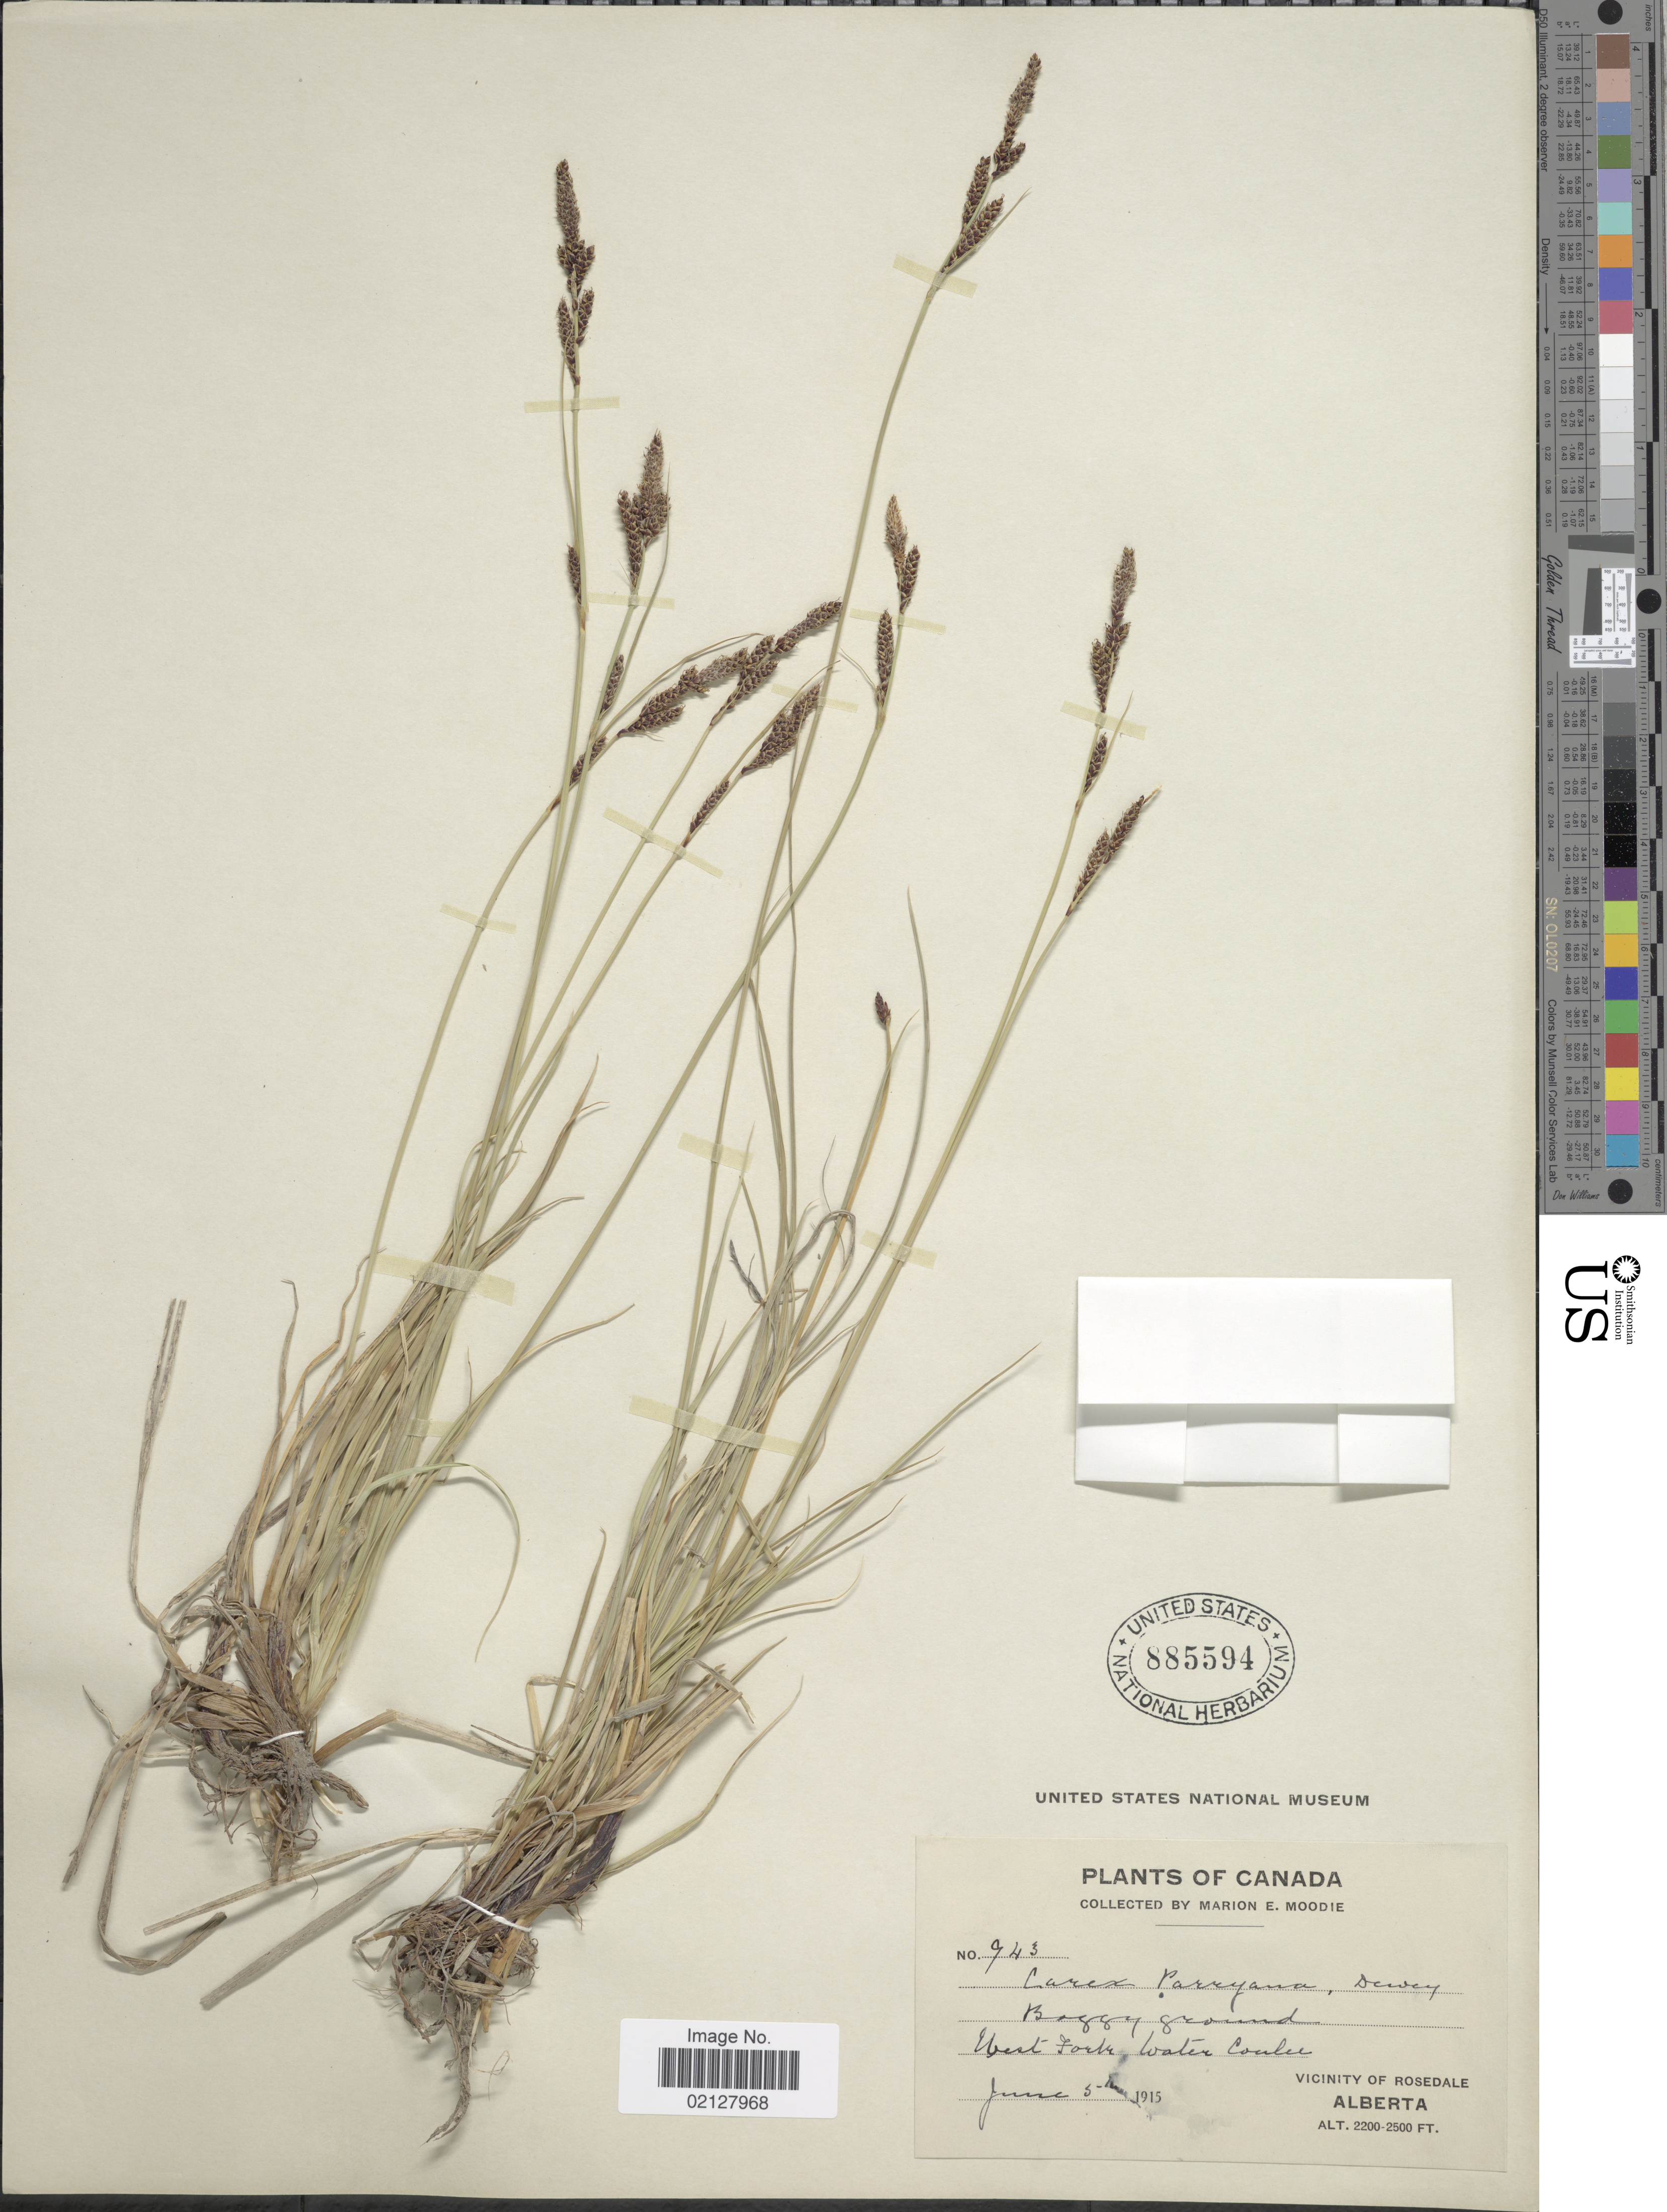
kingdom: Plantae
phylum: Tracheophyta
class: Liliopsida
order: Poales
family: Cyperaceae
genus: Carex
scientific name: Carex parryana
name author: Dewey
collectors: M. E. Moodie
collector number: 943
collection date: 1915-06-05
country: Canada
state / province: Alberta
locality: West Fork, Water Coulee Vicinity of Rosedale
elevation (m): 671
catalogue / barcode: US 885594